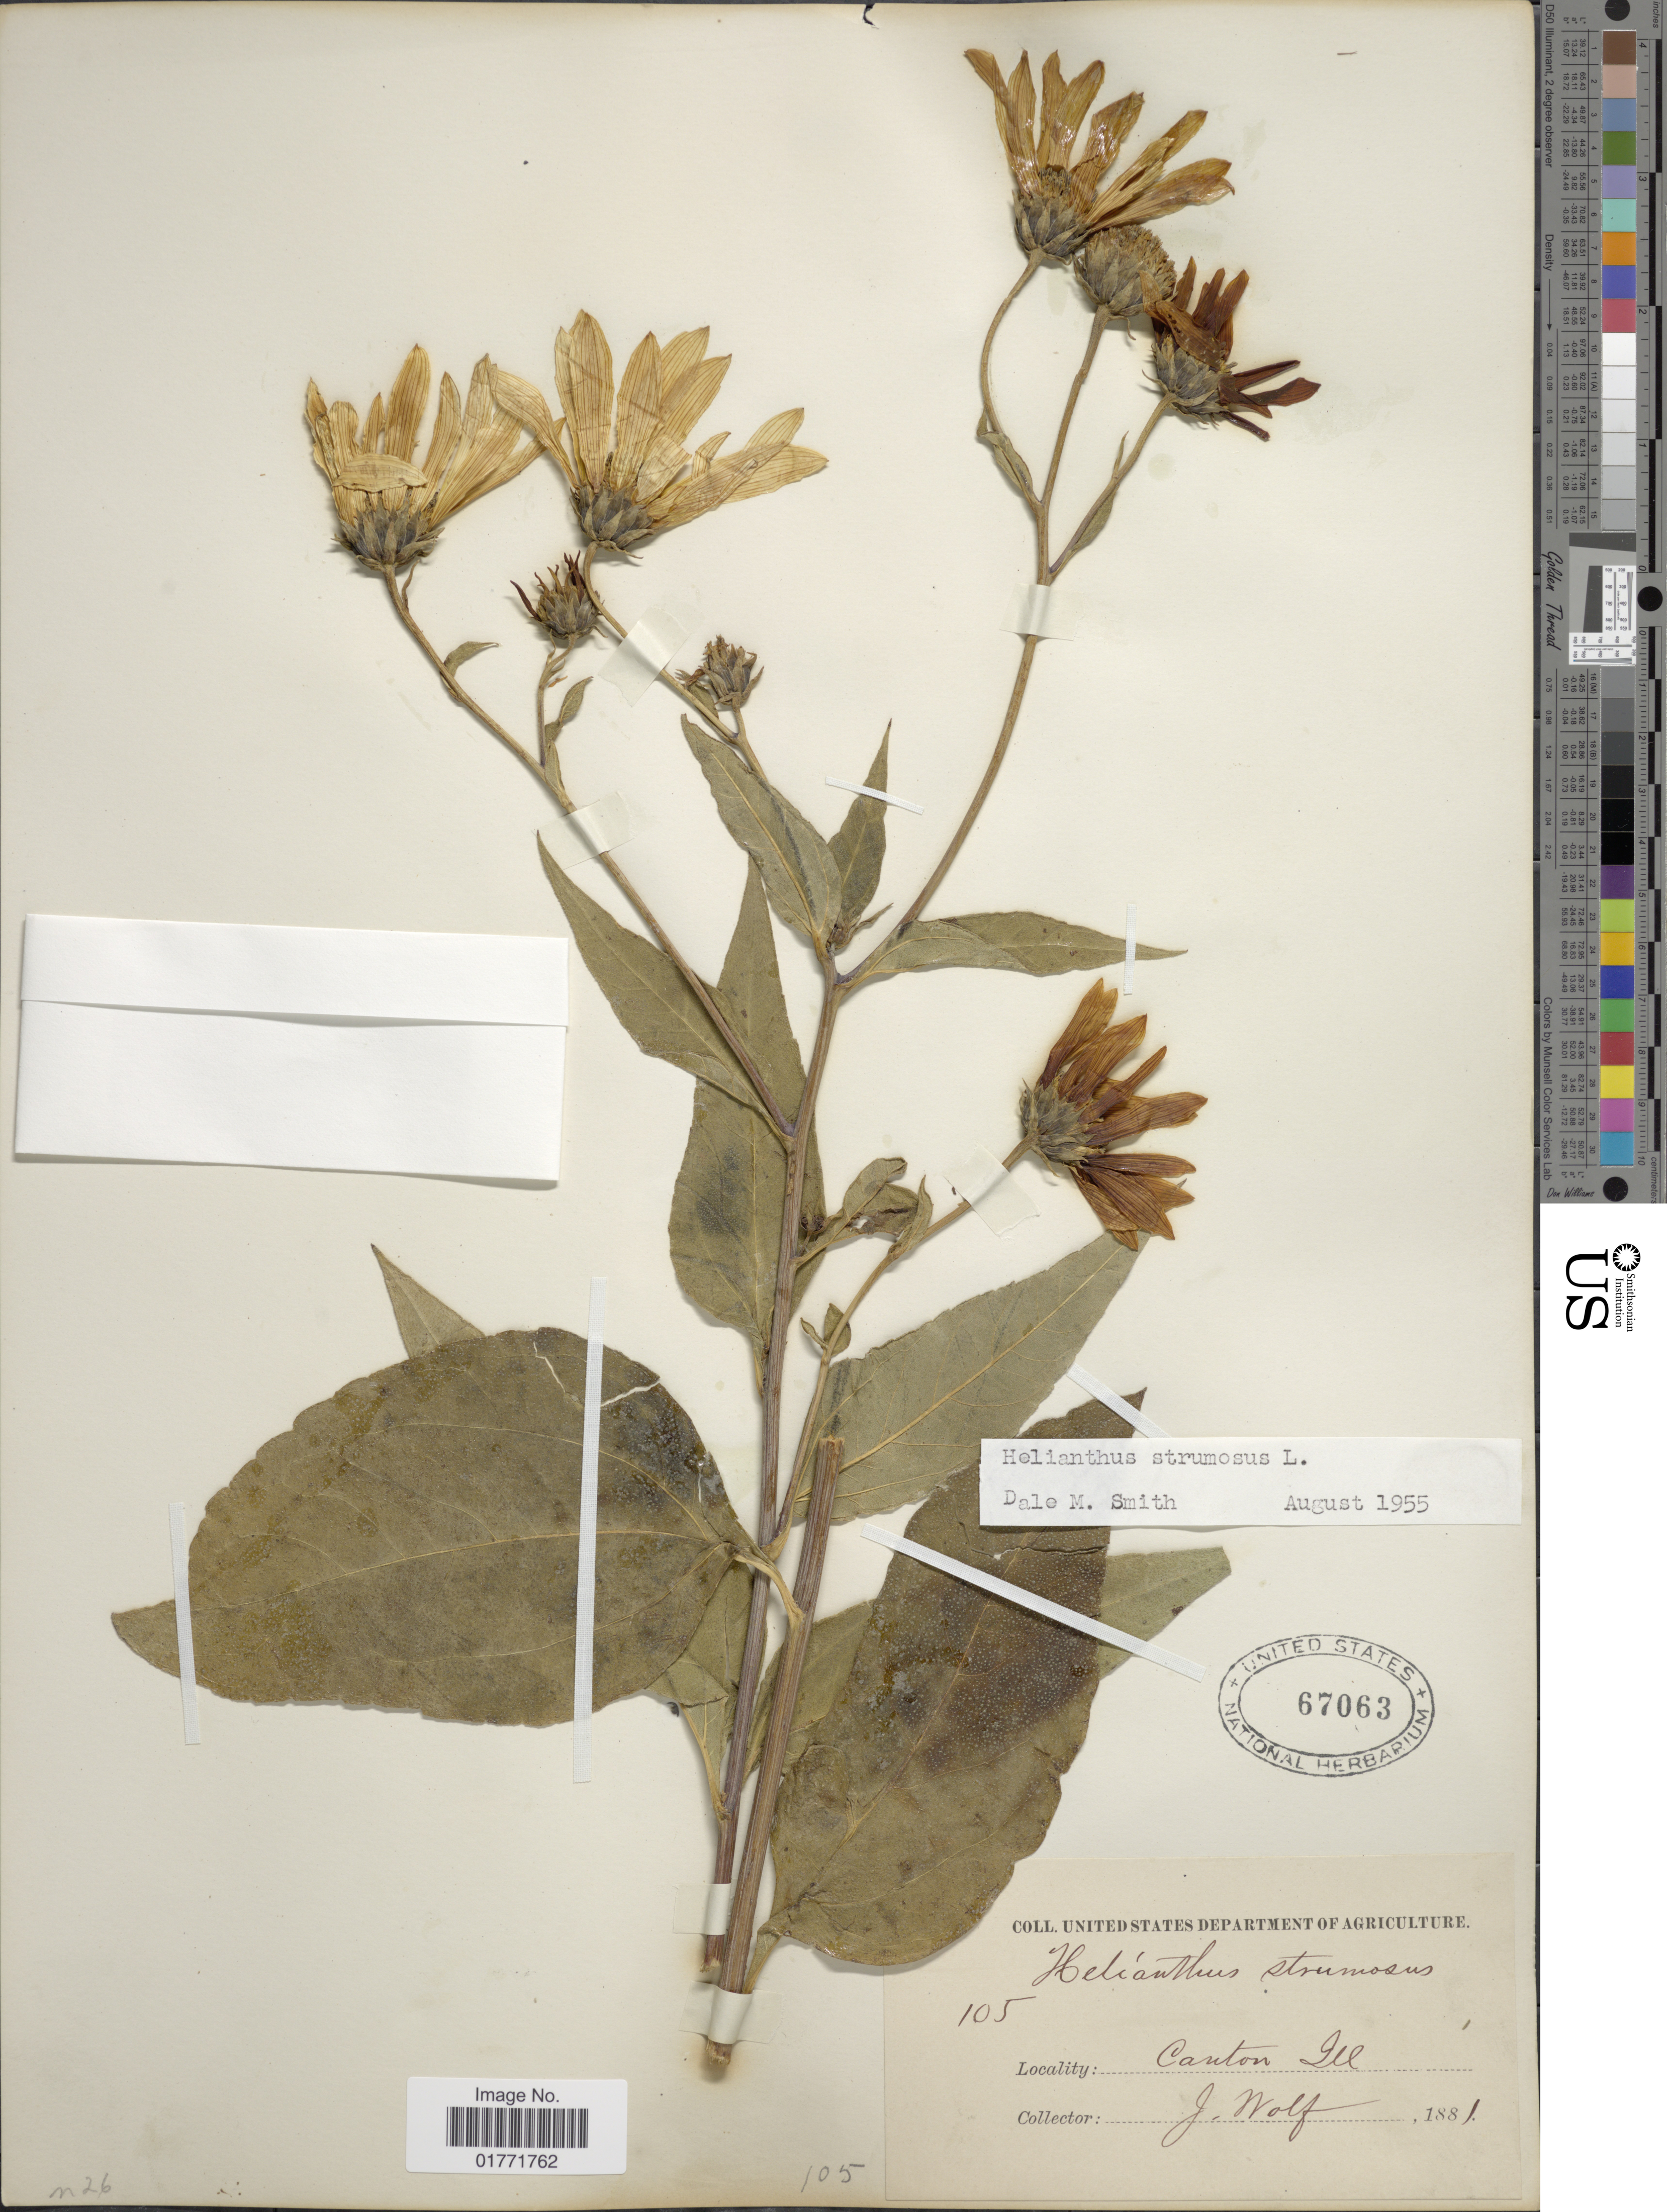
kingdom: Plantae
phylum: Tracheophyta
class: Magnoliopsida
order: Asterales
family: Asteraceae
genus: Helianthus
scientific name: Helianthus strumosus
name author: L.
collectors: J. Wolf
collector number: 105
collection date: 1881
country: United States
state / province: Illinois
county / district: Fulton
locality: Canton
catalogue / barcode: US 67063